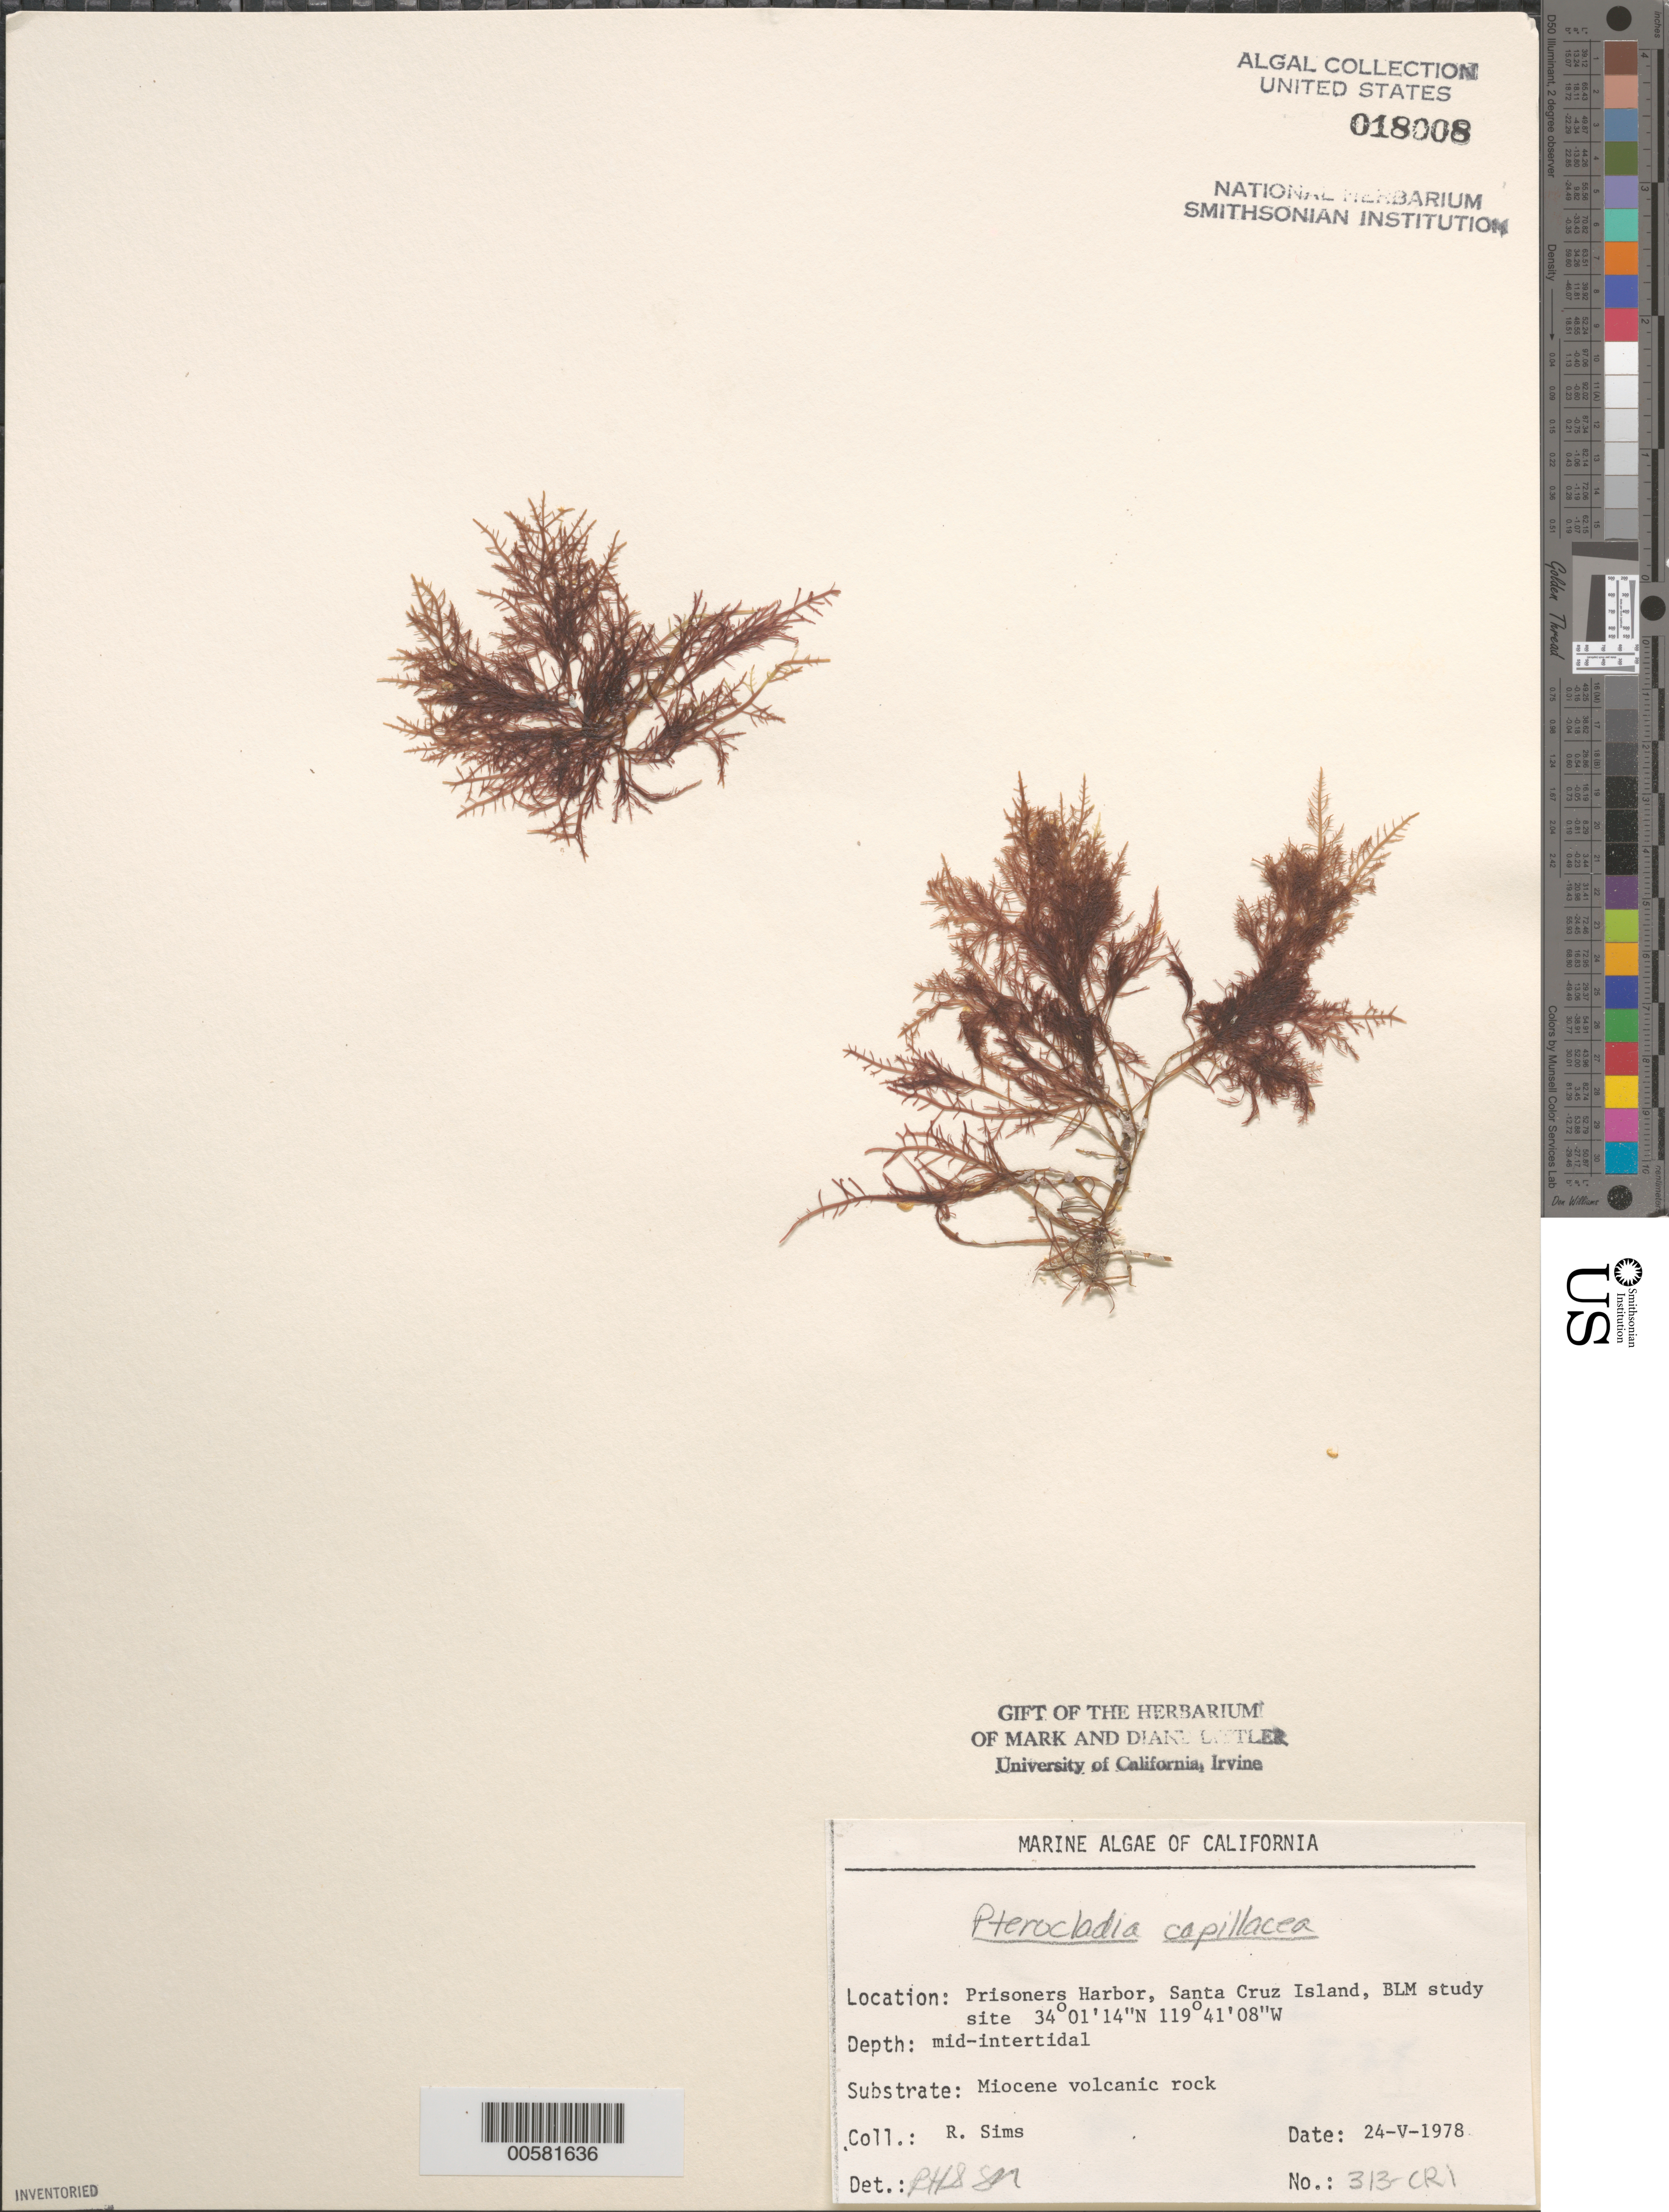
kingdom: Plantae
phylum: Rhodophyta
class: Florideophyceae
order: Gelidiales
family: Pterocladiaceae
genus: Pterocladiella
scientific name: Pterocladiella capillacea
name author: (S.G. Gmel.) Santelices & Hommers.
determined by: Algae name updating Project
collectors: R. H. Sims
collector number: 313-cri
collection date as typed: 24 May 1978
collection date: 1978-05-24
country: United States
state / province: California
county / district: Santa Barbara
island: Santa Cruz Island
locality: Prisoners Harbor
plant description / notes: BLM-SOCALBIGHT Rocky Intertidal Survey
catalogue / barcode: US 18008